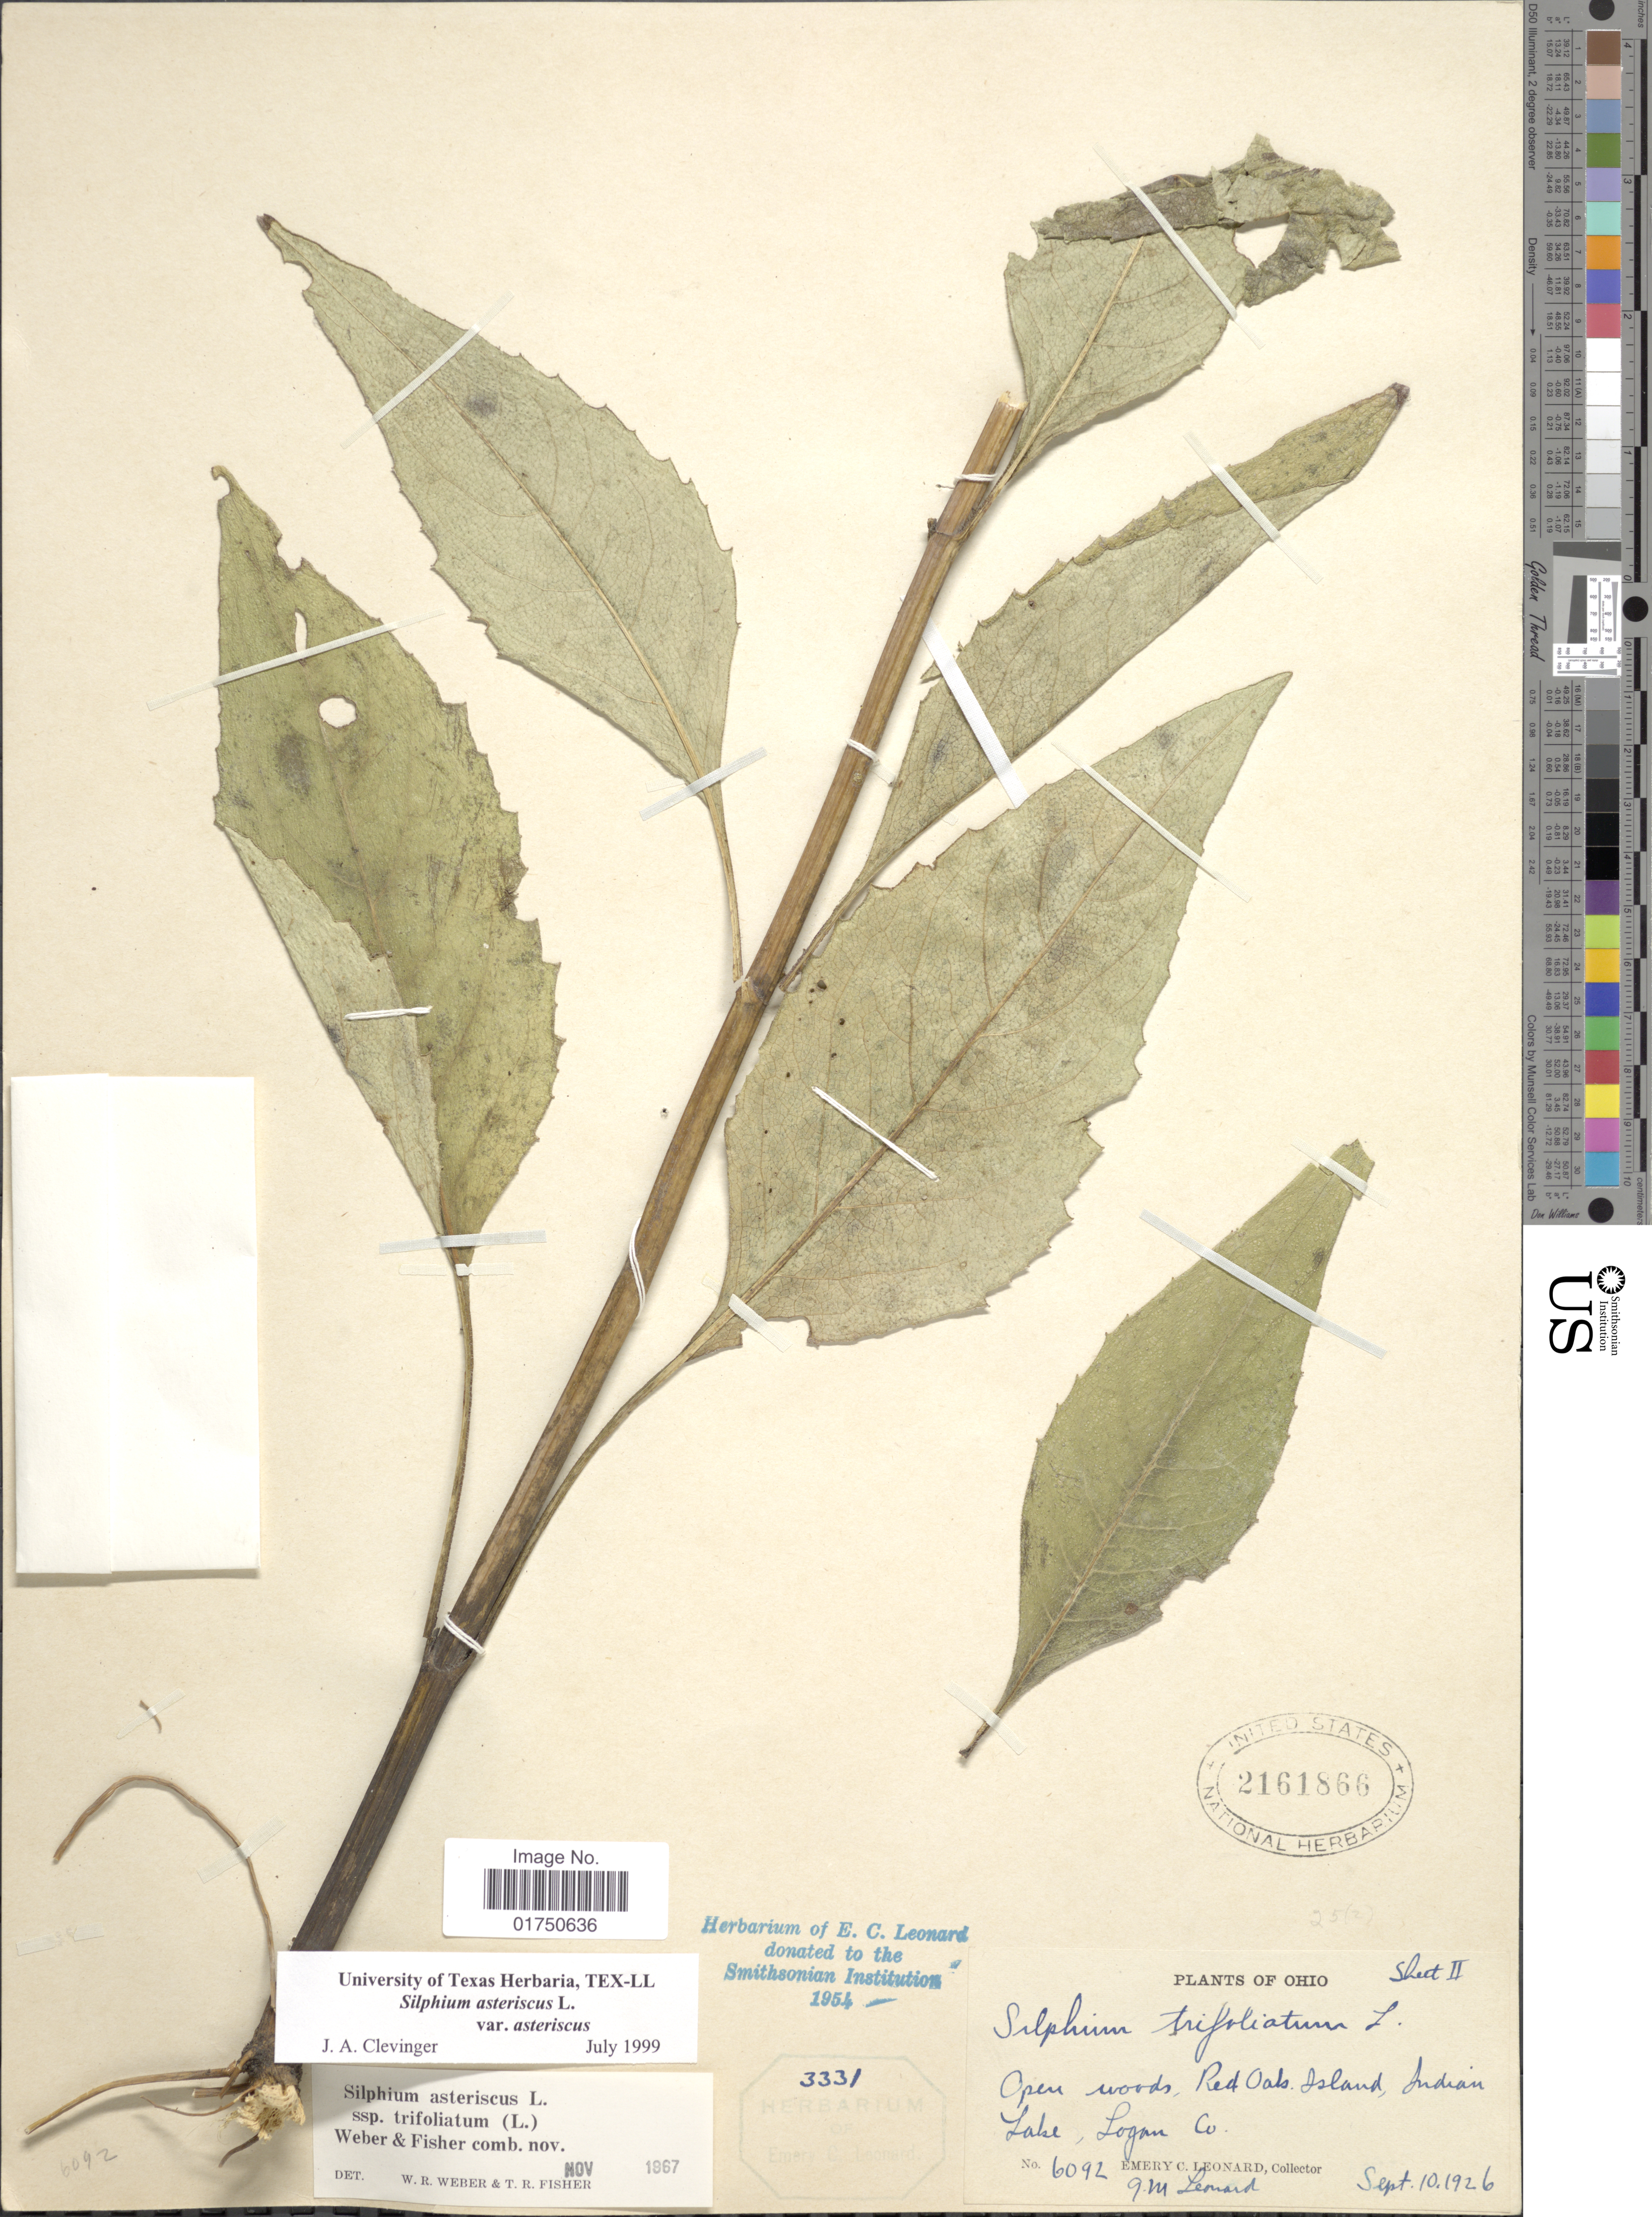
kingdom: Plantae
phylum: Tracheophyta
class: Magnoliopsida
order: Asterales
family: Asteraceae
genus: Silphium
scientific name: Silphium asteriscus var. asteriscus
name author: L.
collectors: E. C. Leonard & G. M. Leonard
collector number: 6092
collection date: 1926-09-10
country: United States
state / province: Ohio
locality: Open woods, Red Oak Island, Indian Lake, Logan Co.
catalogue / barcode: US 2161866